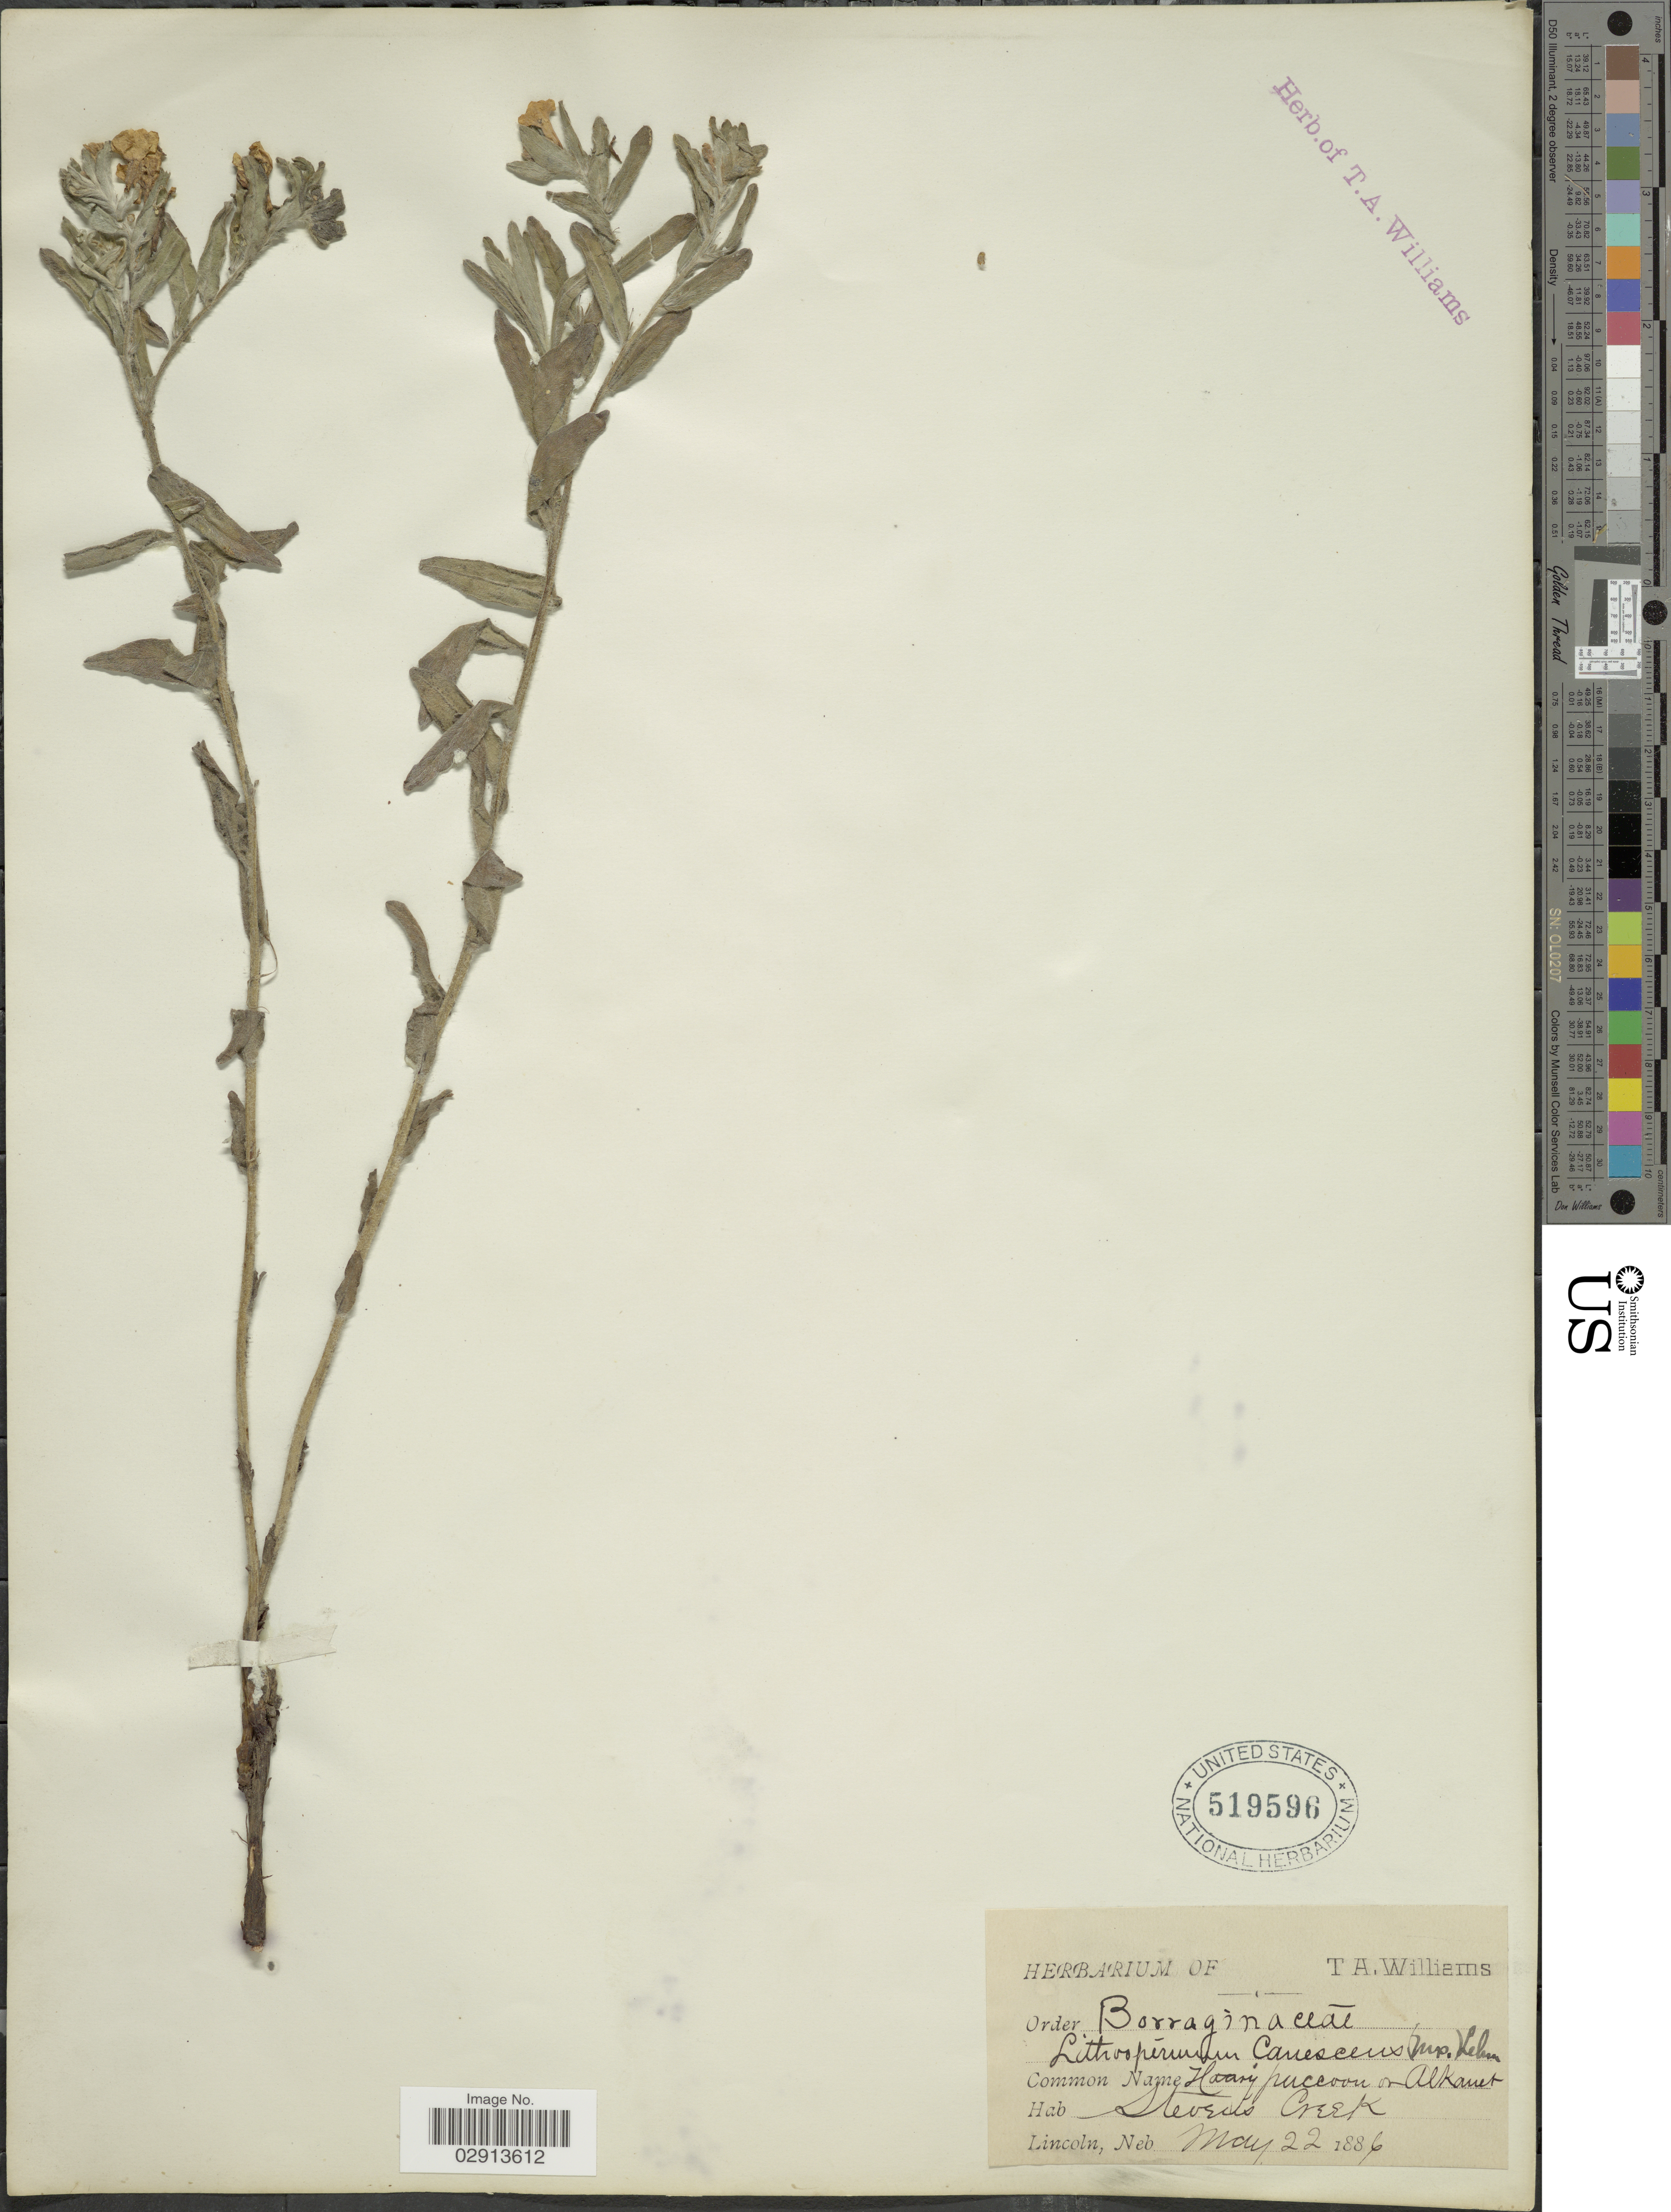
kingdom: Plantae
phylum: Tracheophyta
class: Magnoliopsida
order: Boraginales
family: Boraginaceae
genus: Lithospermum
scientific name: Lithospermum canescens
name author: (Michx.) Lehm.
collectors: ex herb. Thos. A. Williams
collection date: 1886-05-22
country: United States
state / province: Nebraska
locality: Stevens Creek. Lincoln, Neb.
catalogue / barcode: US 519596